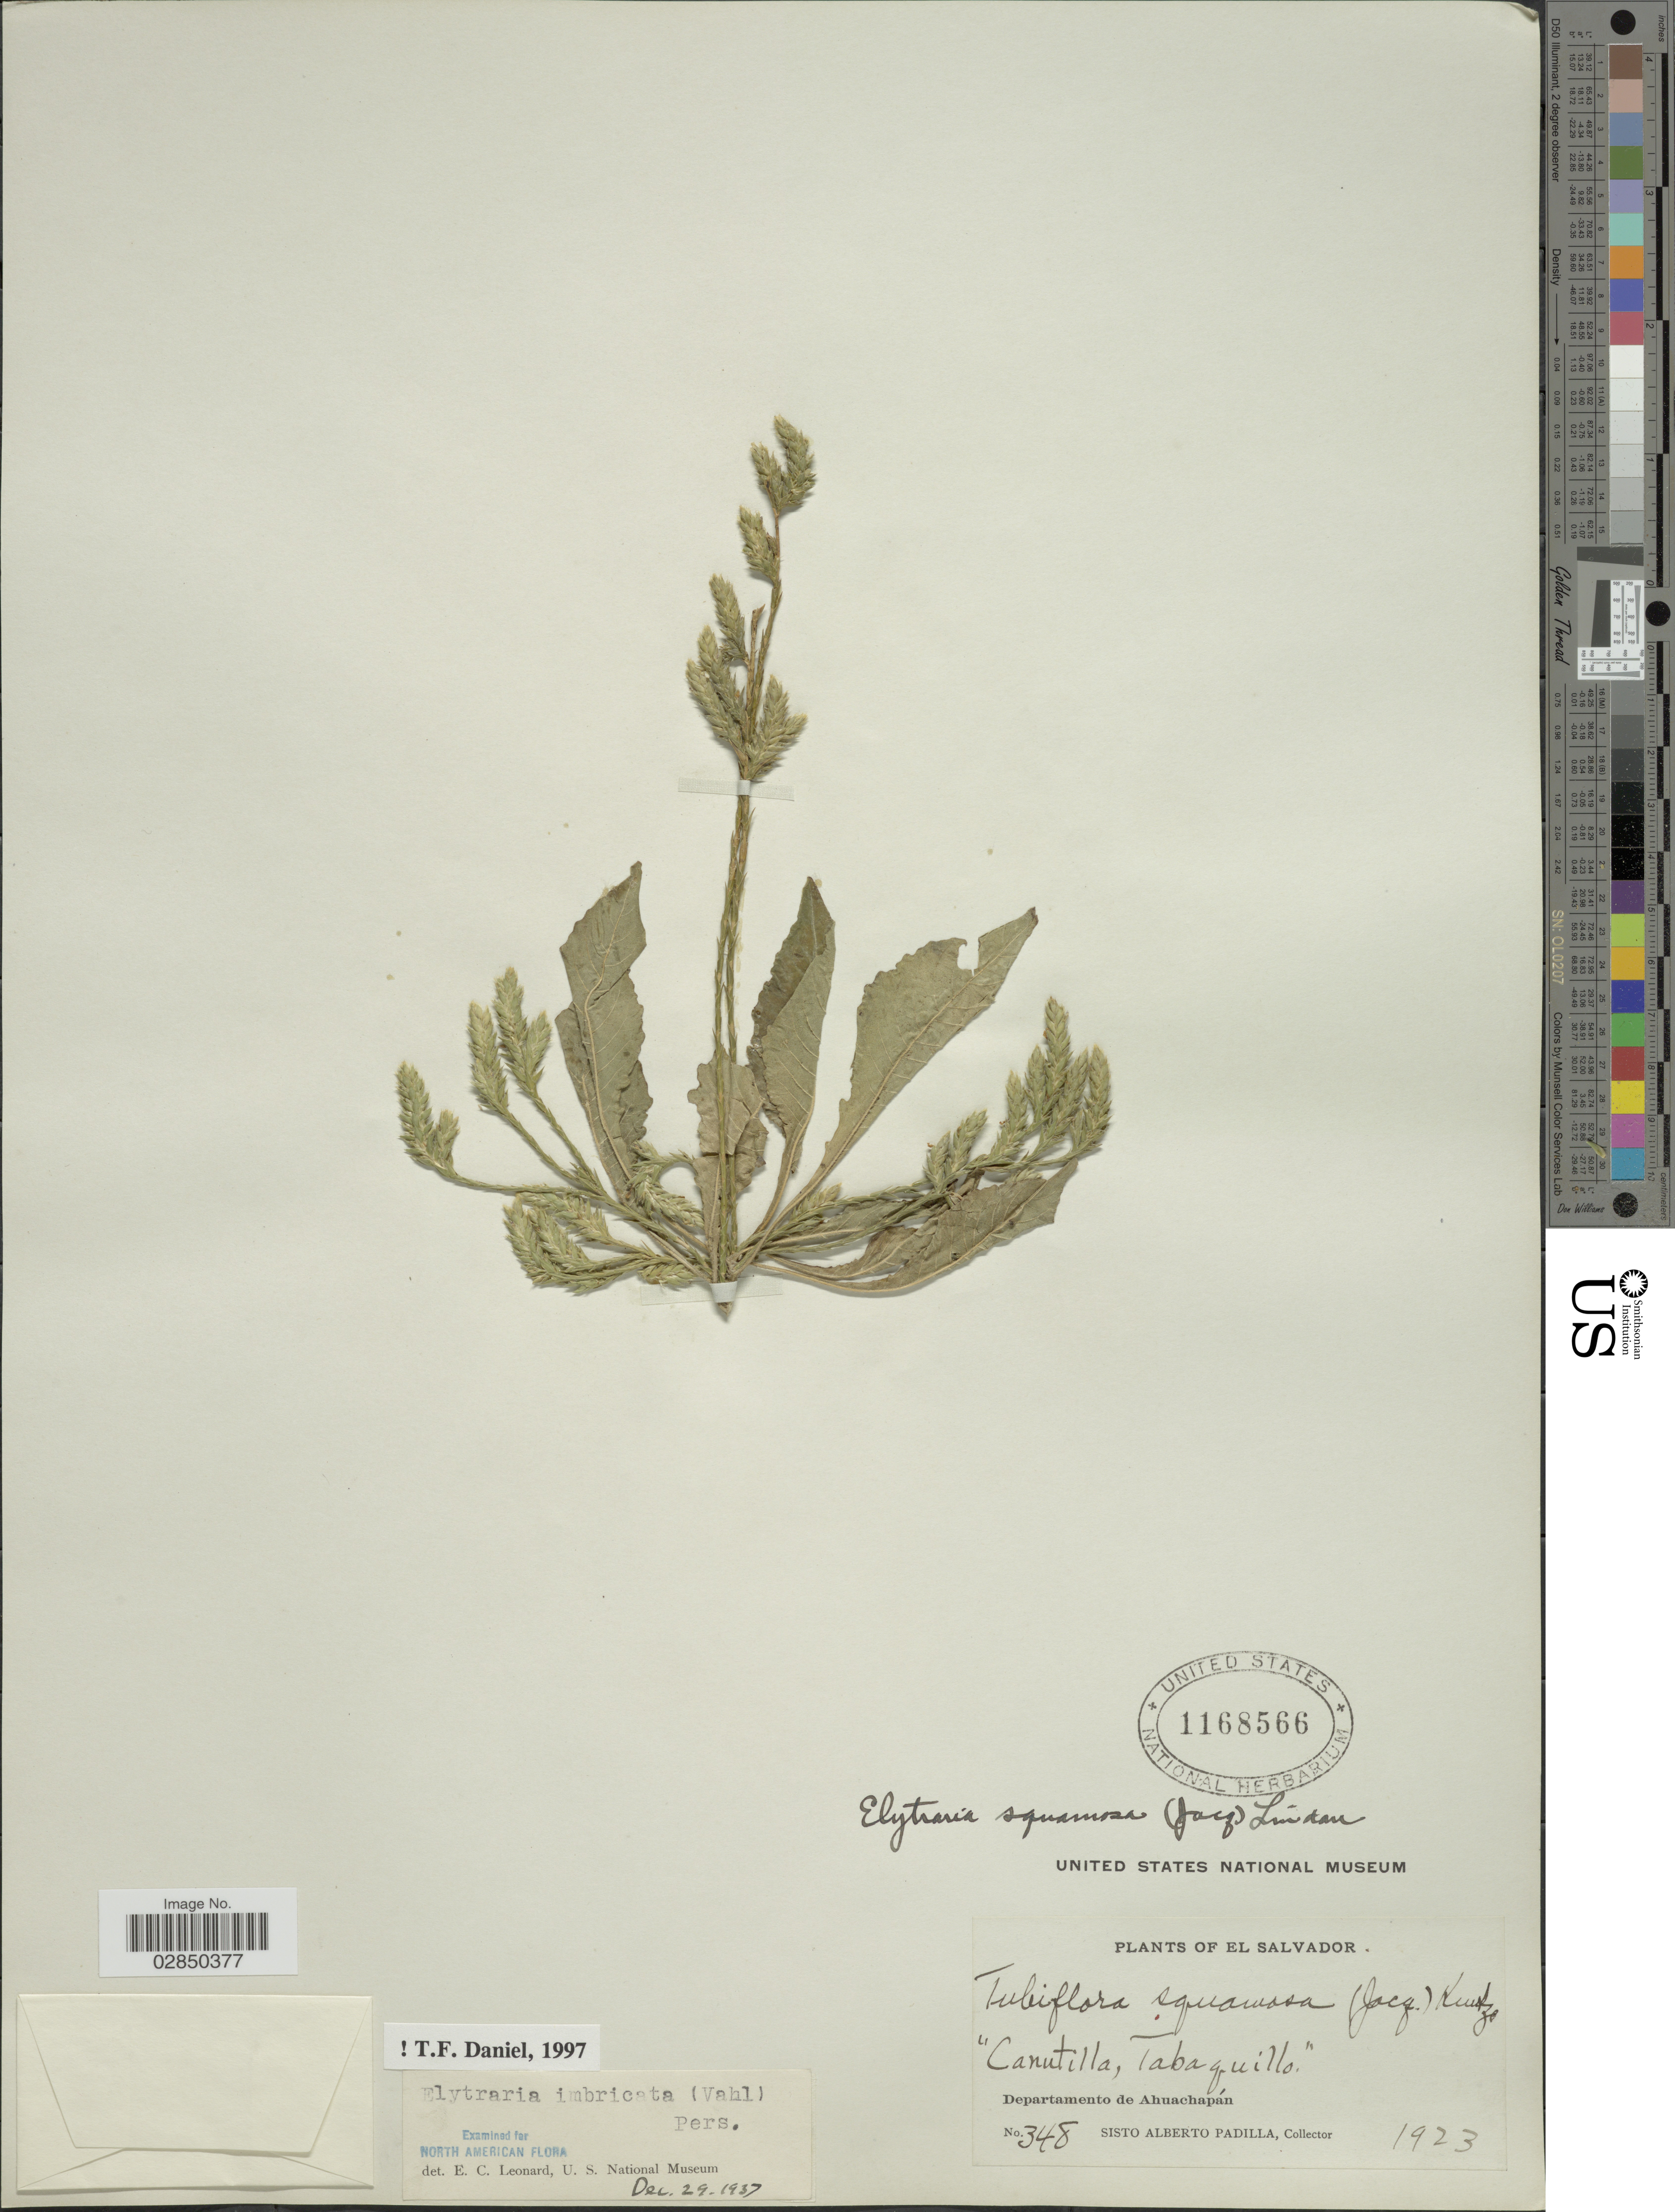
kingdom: Plantae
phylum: Tracheophyta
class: Magnoliopsida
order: Lamiales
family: Acanthaceae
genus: Elytraria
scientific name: Elytraria imbricata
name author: (Vahl) Pers.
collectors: S. A. Padilla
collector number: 348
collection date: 1923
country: El Salvador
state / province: Ahuachapan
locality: Departamento de Ahuachapán.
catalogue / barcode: US 1168566